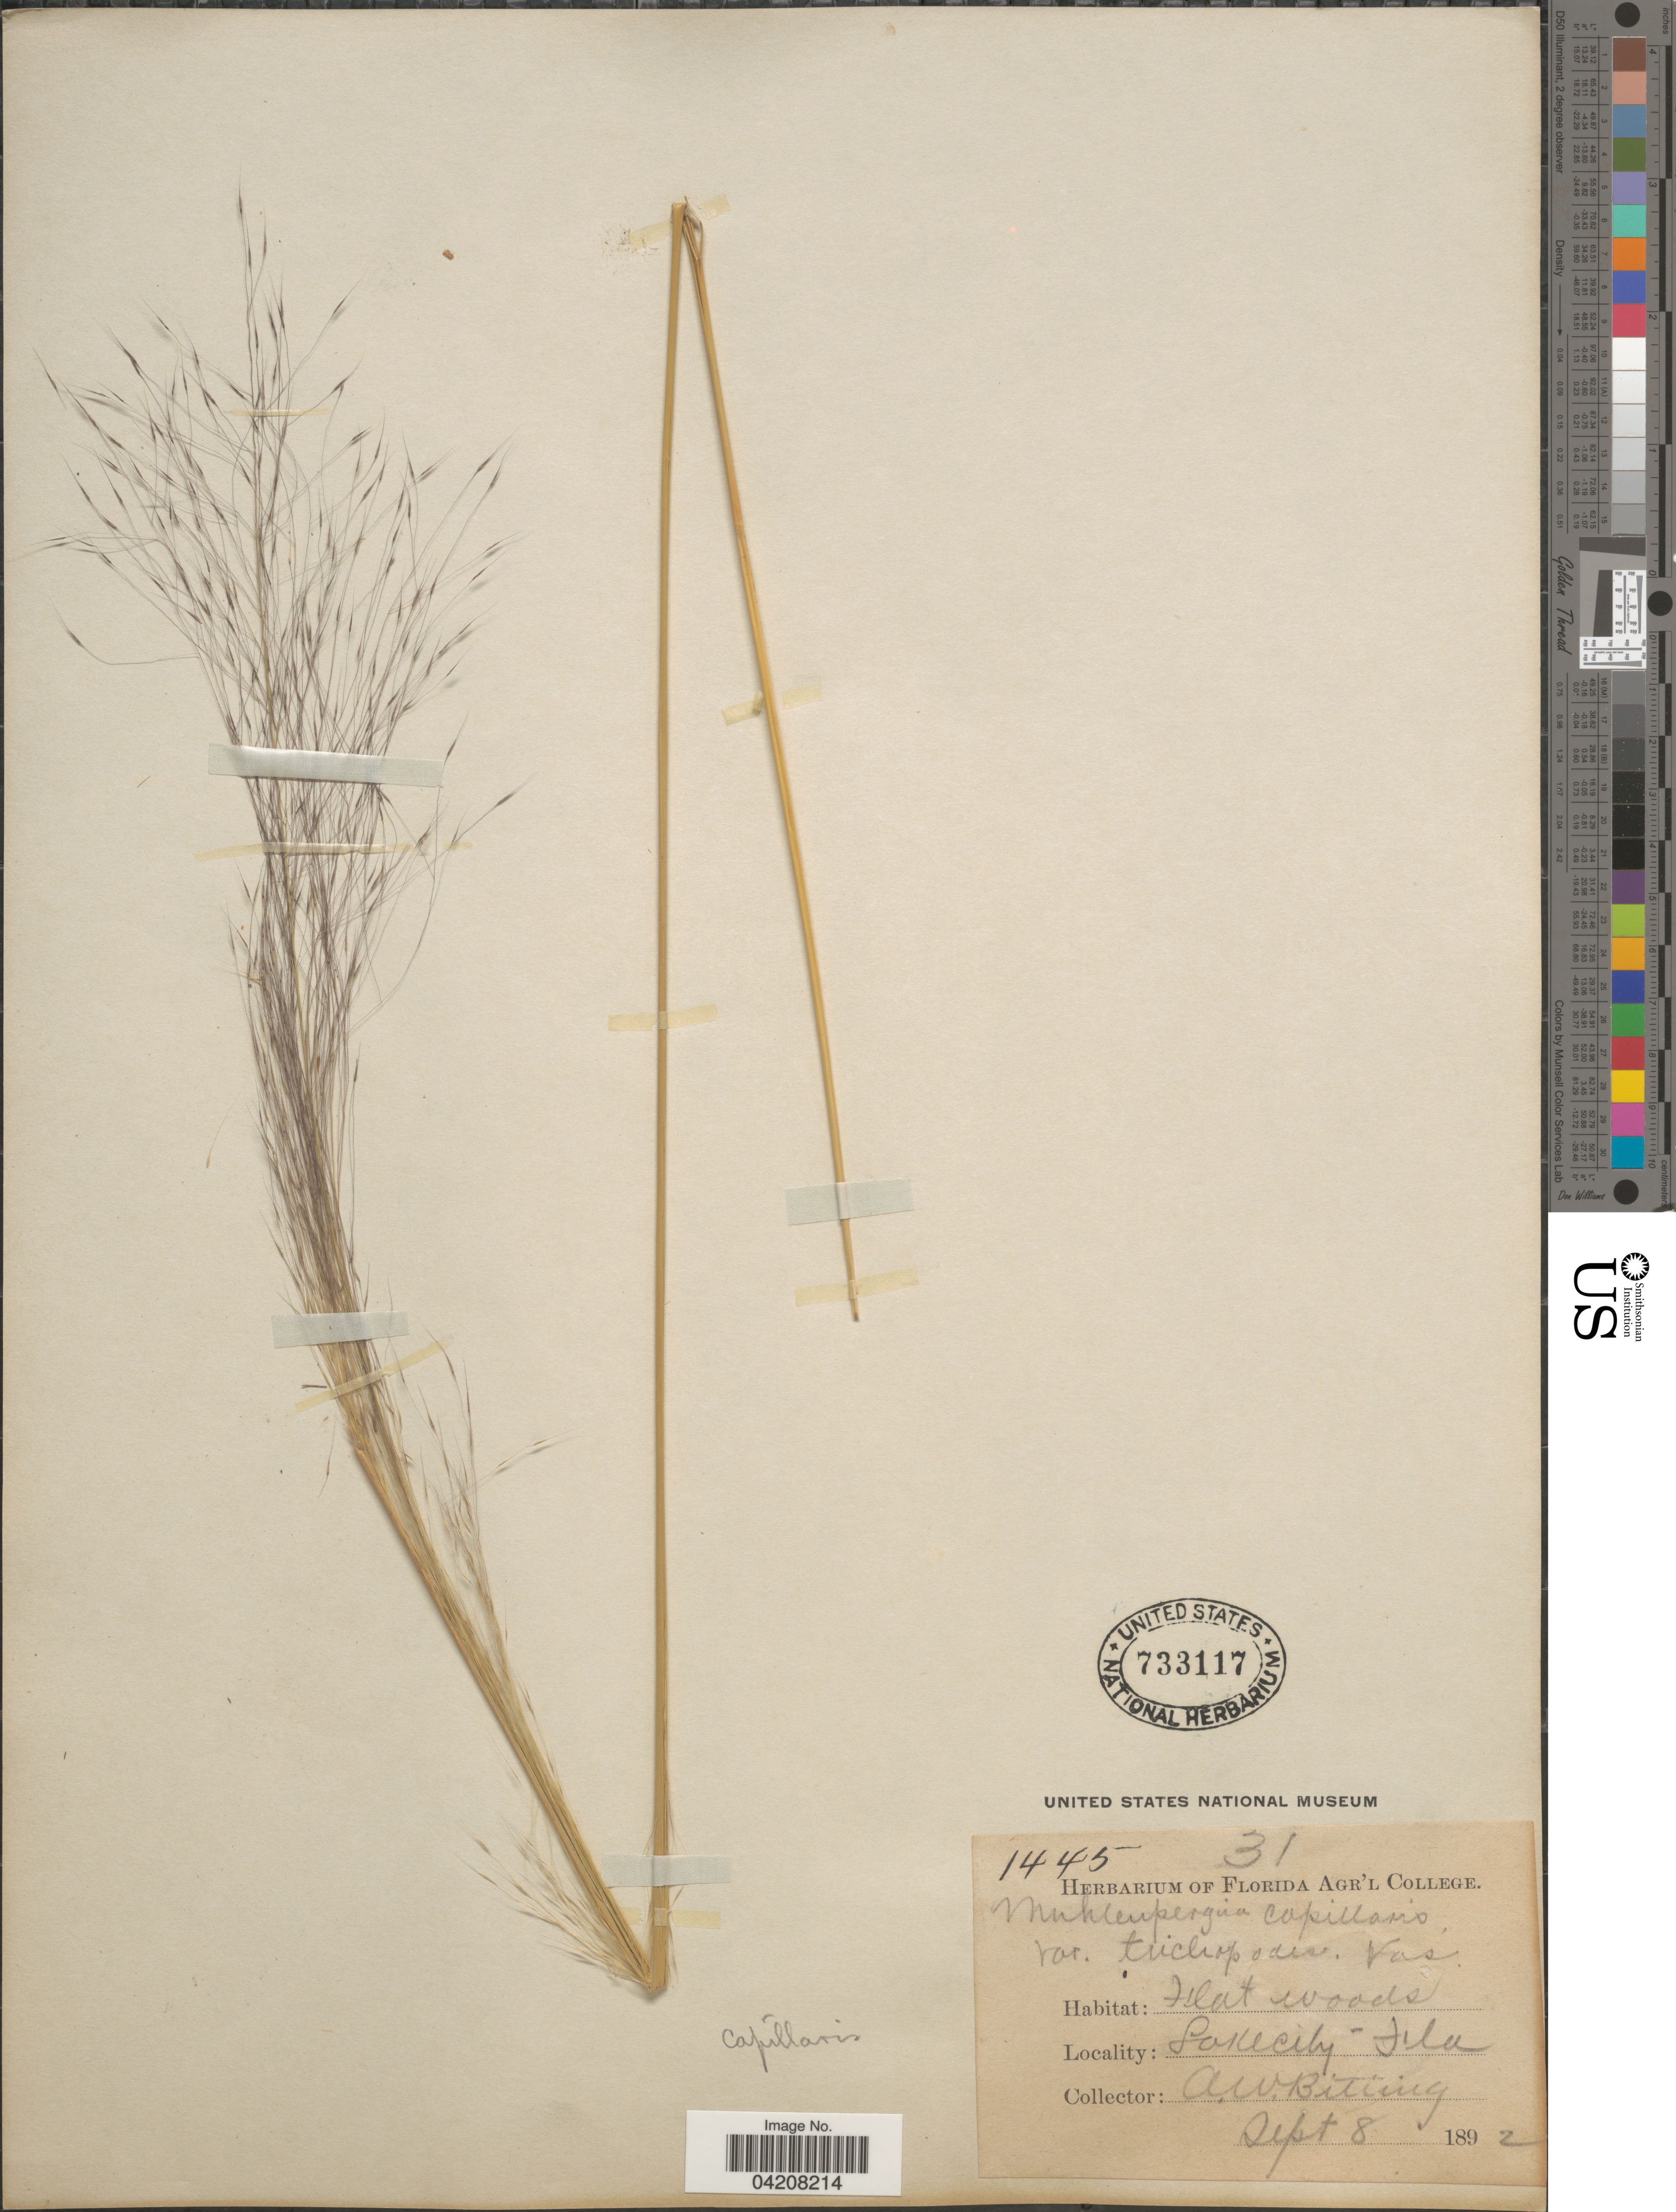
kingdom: Plantae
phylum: Tracheophyta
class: Liliopsida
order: Poales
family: Poaceae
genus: Muhlenbergia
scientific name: Muhlenbergia capillaris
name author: (Lam.) Trin.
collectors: A. Bitting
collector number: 1445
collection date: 1892-09-08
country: United States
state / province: Florida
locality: Lake city.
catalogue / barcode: US 733117